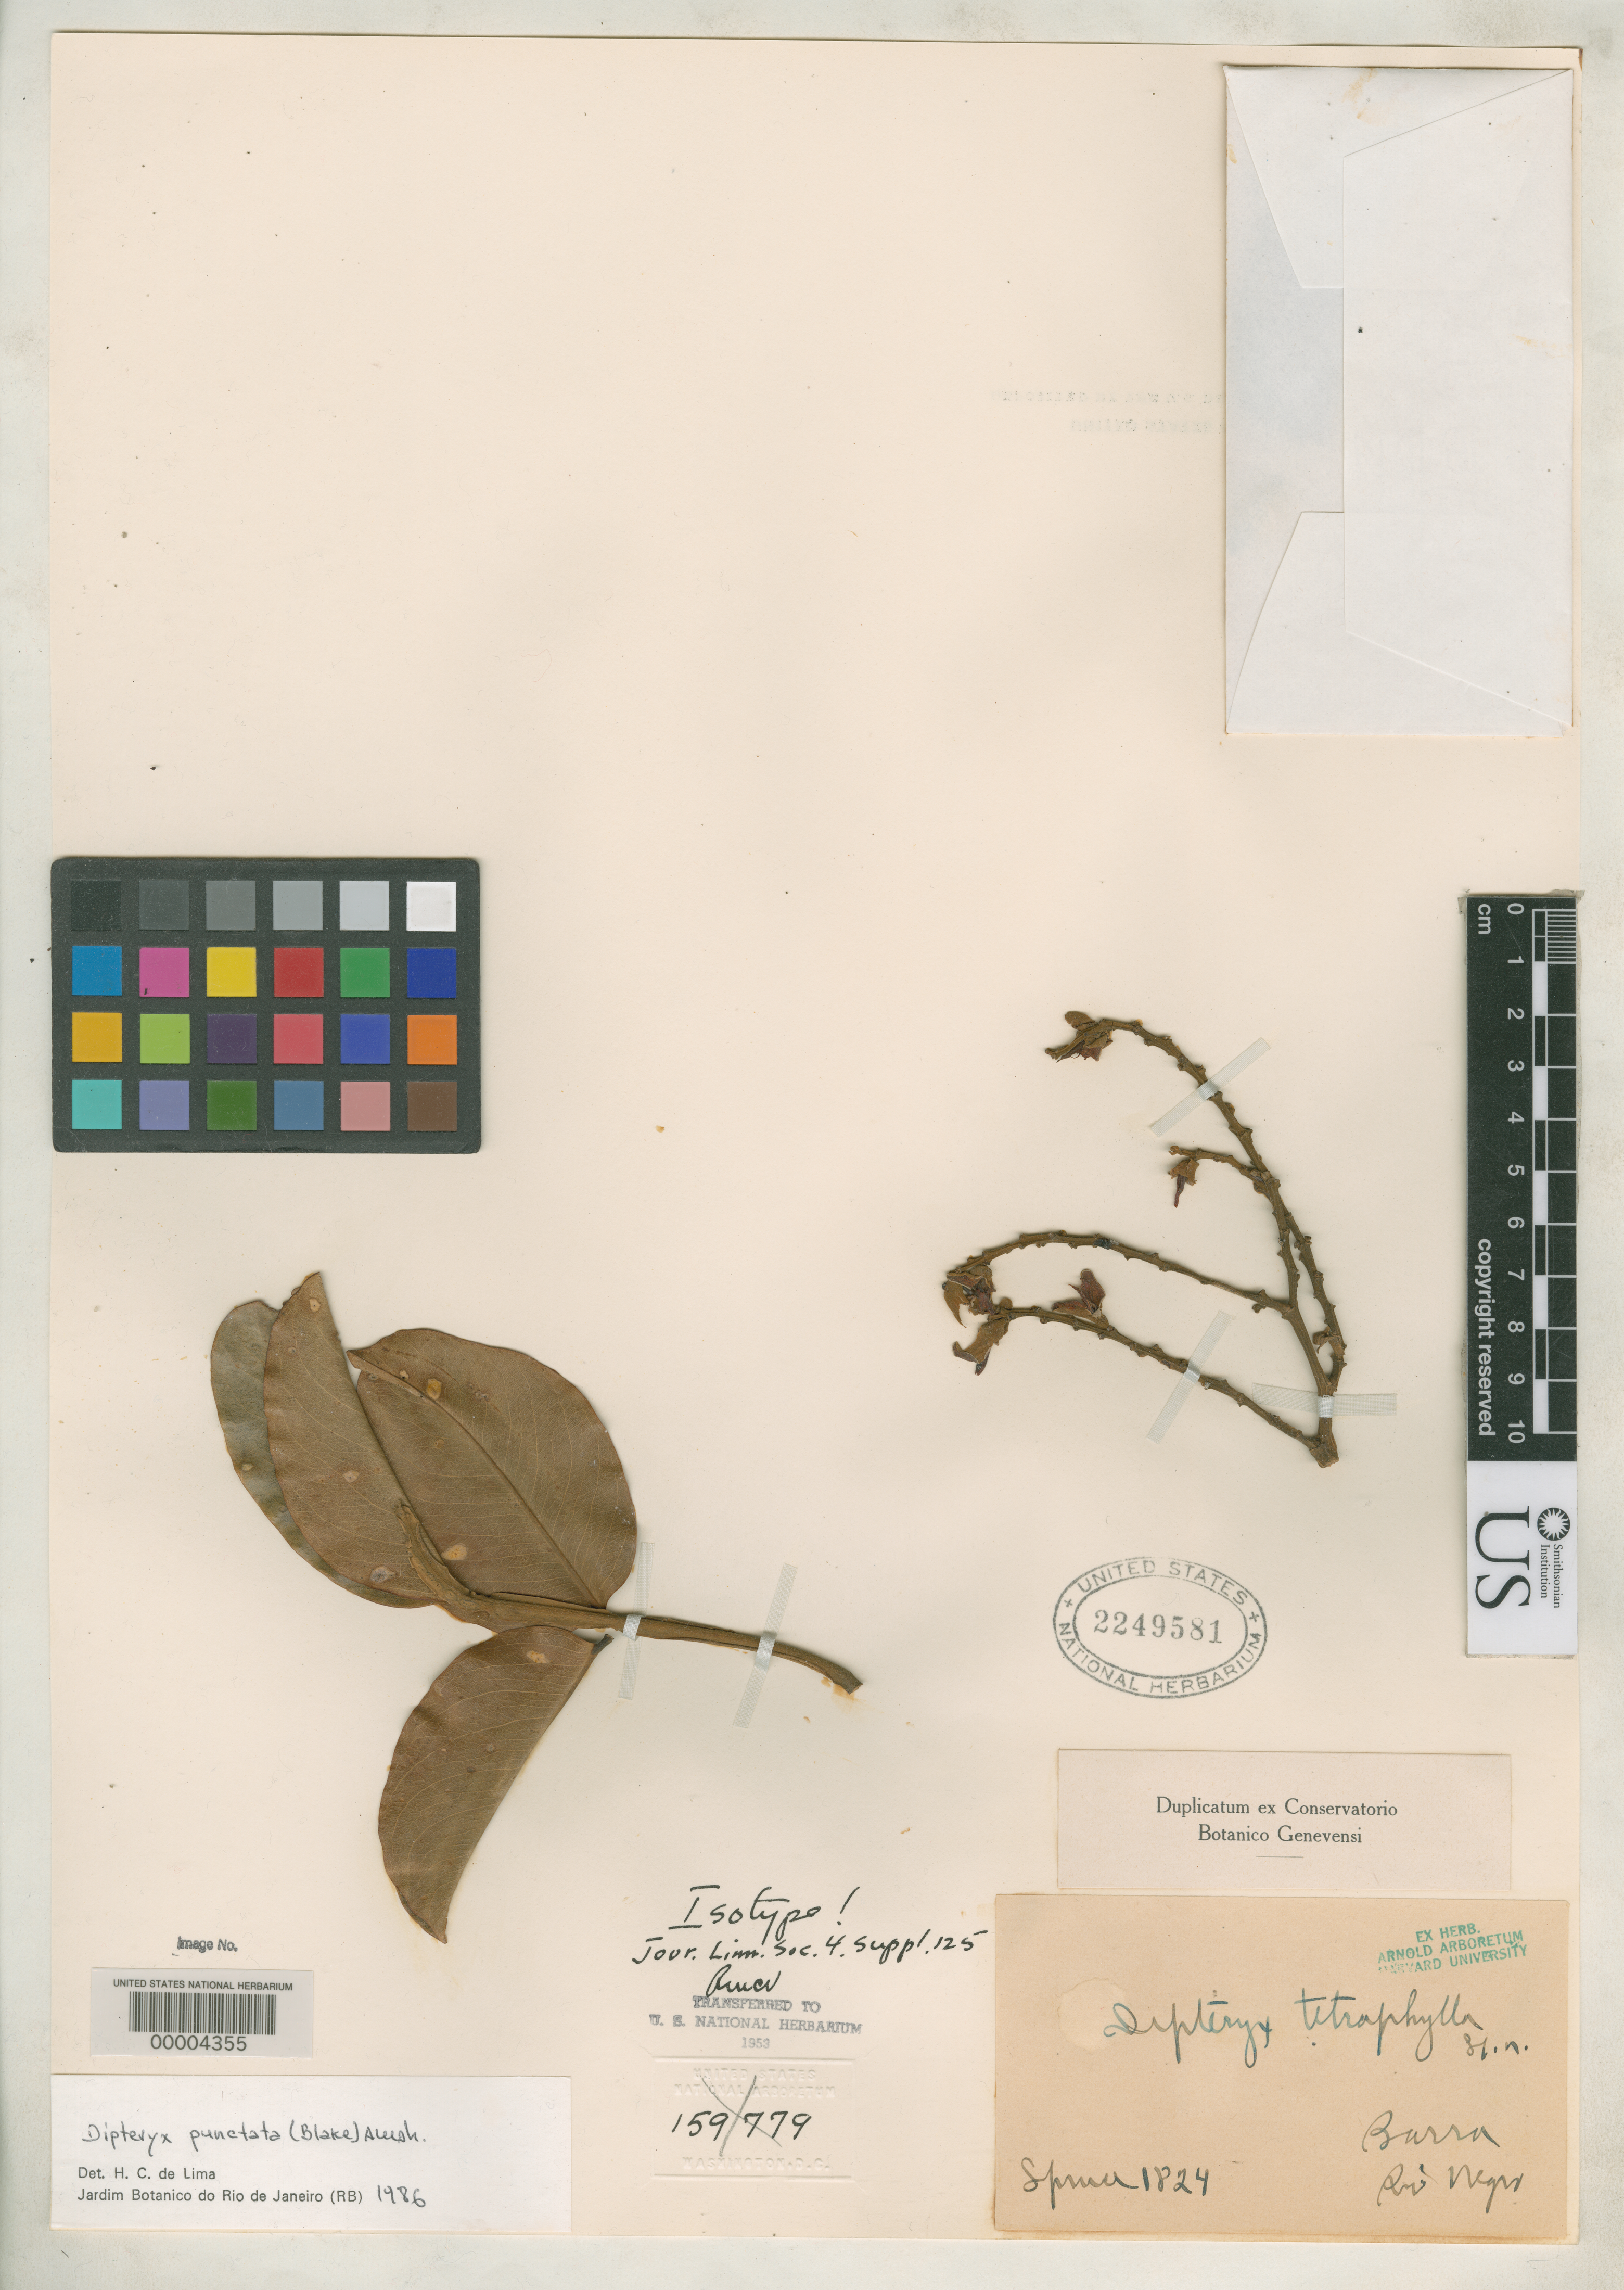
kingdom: Plantae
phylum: Tracheophyta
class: Magnoliopsida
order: Fabales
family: Fabaceae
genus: Dipteryx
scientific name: Dipteryx tetraphylla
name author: Spruce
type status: Isotype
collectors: R. Spruce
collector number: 1824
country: Brazil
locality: Barra, Rio Negro.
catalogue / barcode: US 2249581